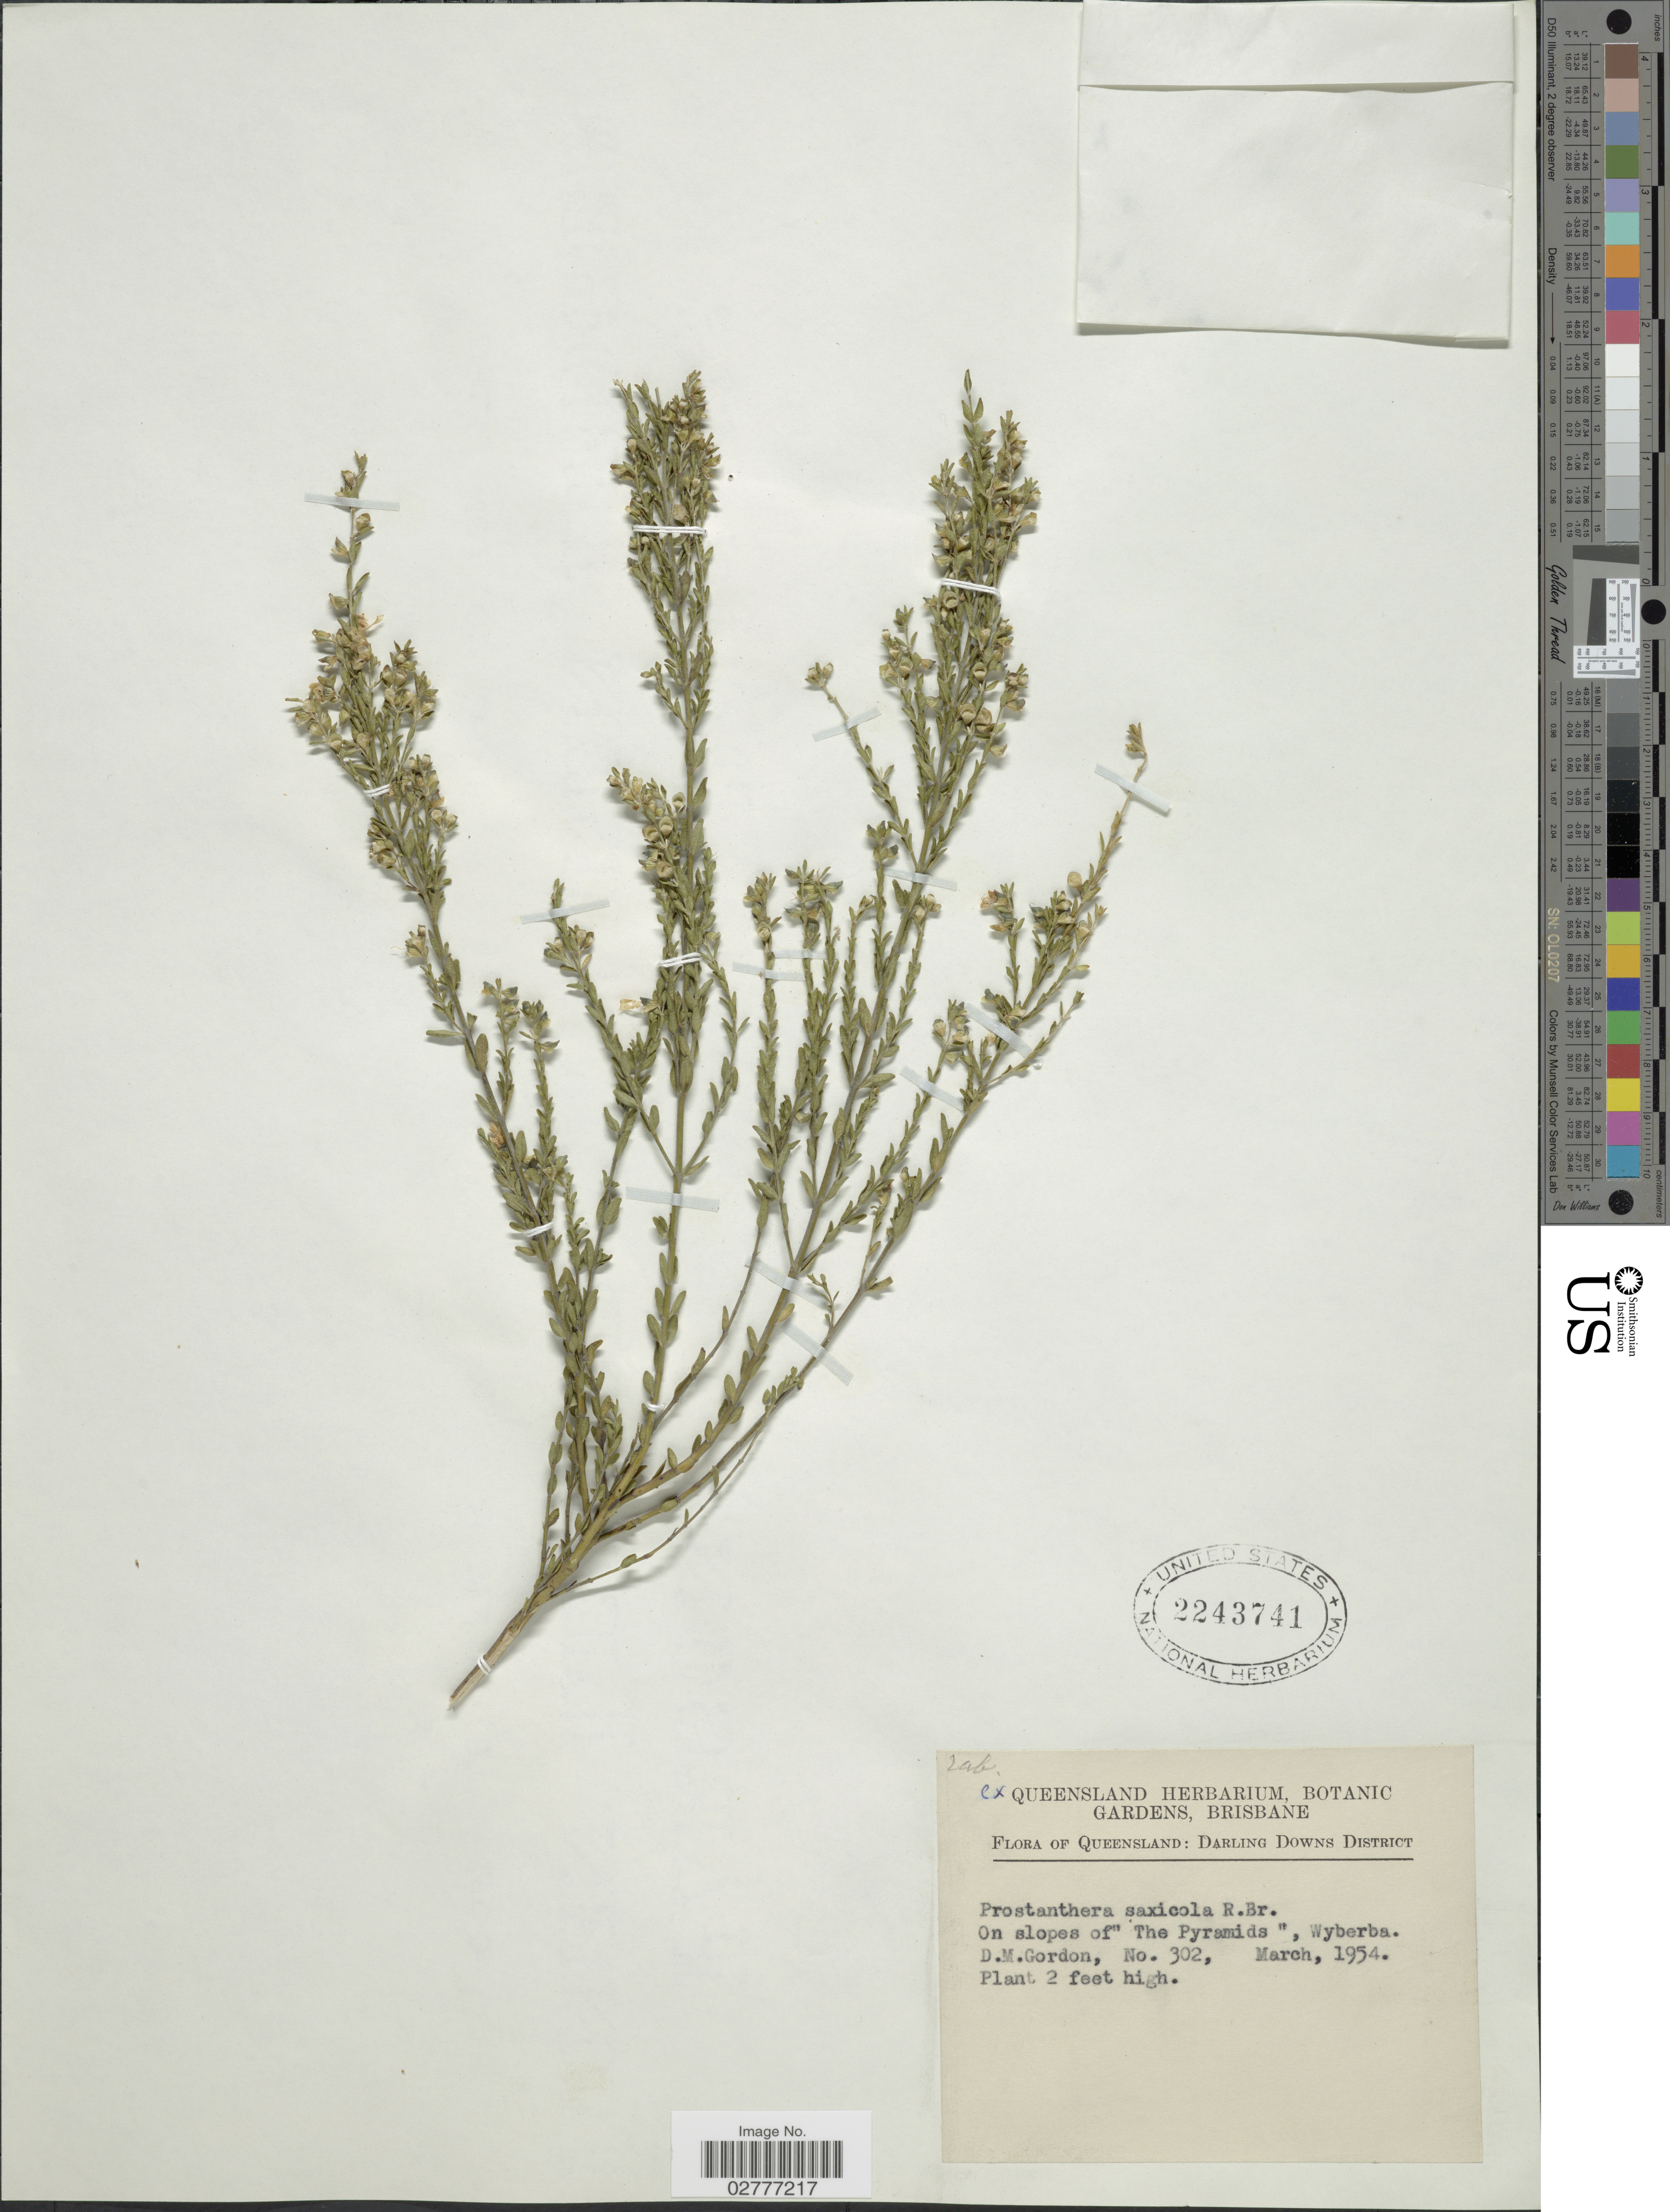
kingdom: Plantae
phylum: Tracheophyta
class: Magnoliopsida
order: Lamiales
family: Lamiaceae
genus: Prostanthera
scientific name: Prostanthera saxicola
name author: R. Br.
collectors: D. Gordon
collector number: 302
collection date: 1954-03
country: Australia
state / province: Queensland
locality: Darling Downs District. On slopes of "The Pyramids", Wyberba.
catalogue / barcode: US 2243741